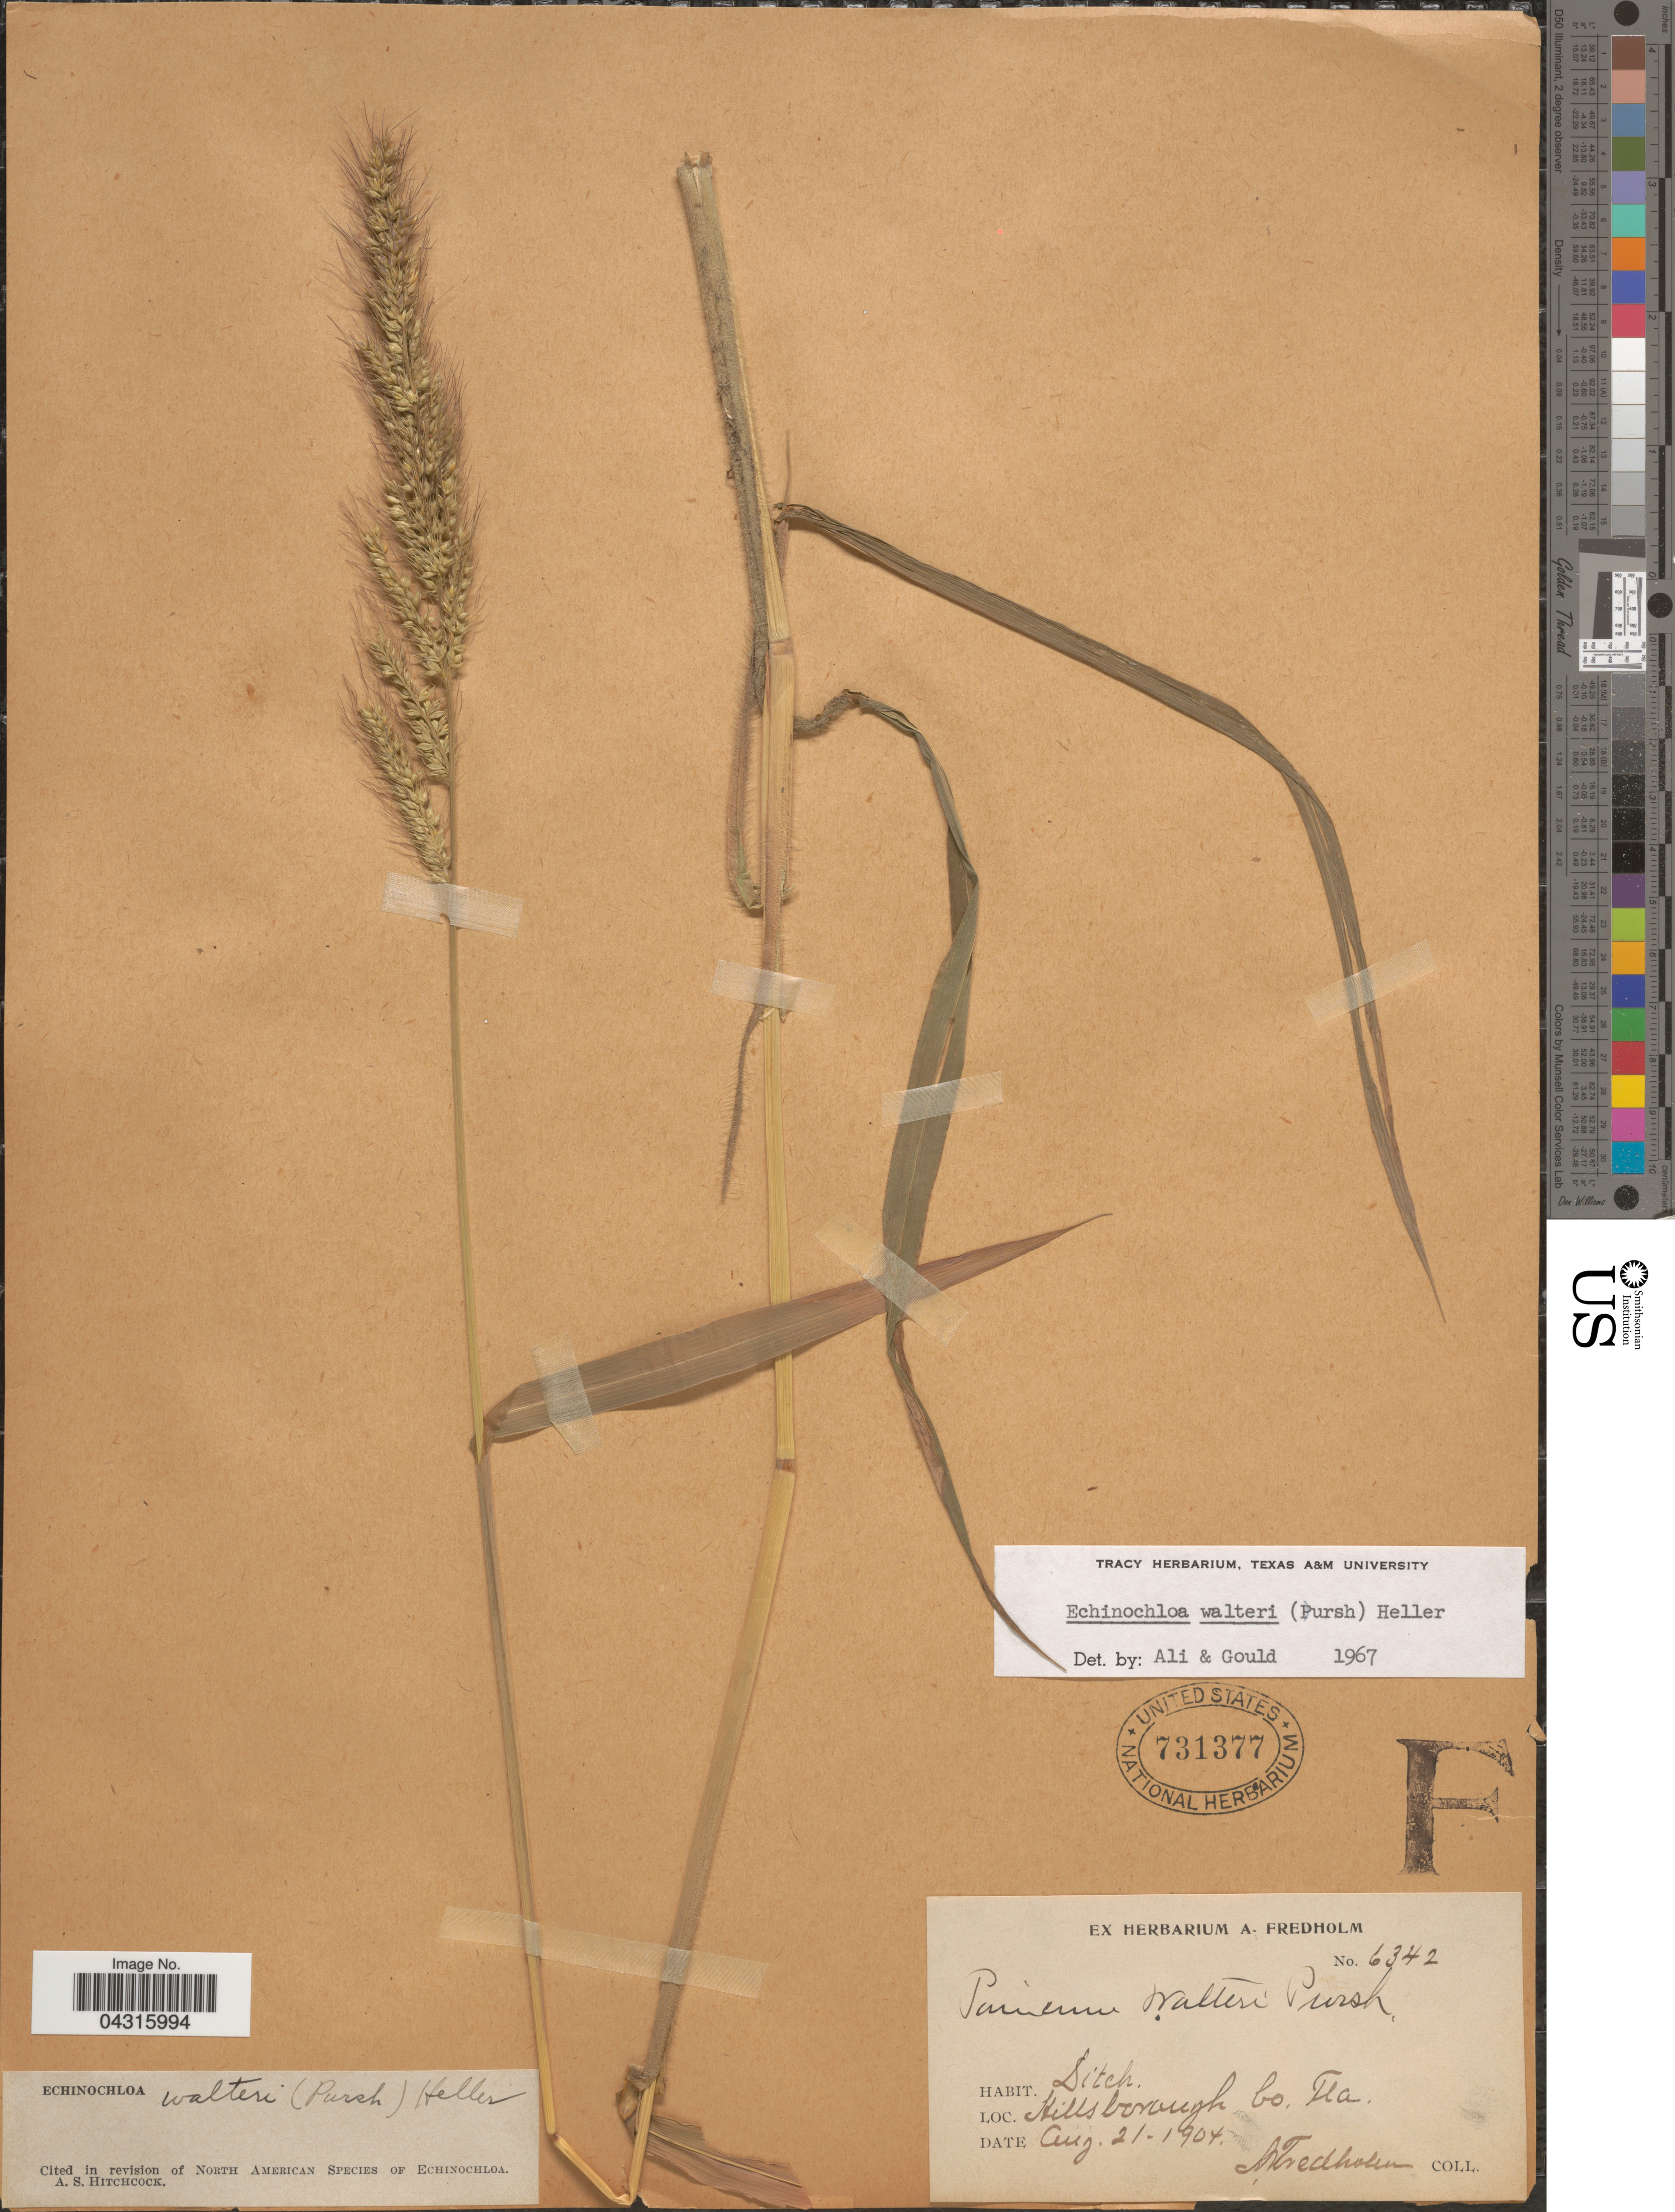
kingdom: Plantae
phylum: Tracheophyta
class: Liliopsida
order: Poales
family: Poaceae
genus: Echinochloa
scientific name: Echinochloa walteri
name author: (Pursh) A. Heller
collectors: A. Fredholm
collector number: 6342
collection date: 1904-08-21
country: United States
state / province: Florida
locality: Ditch. Hillsborough Co.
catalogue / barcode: US 731377